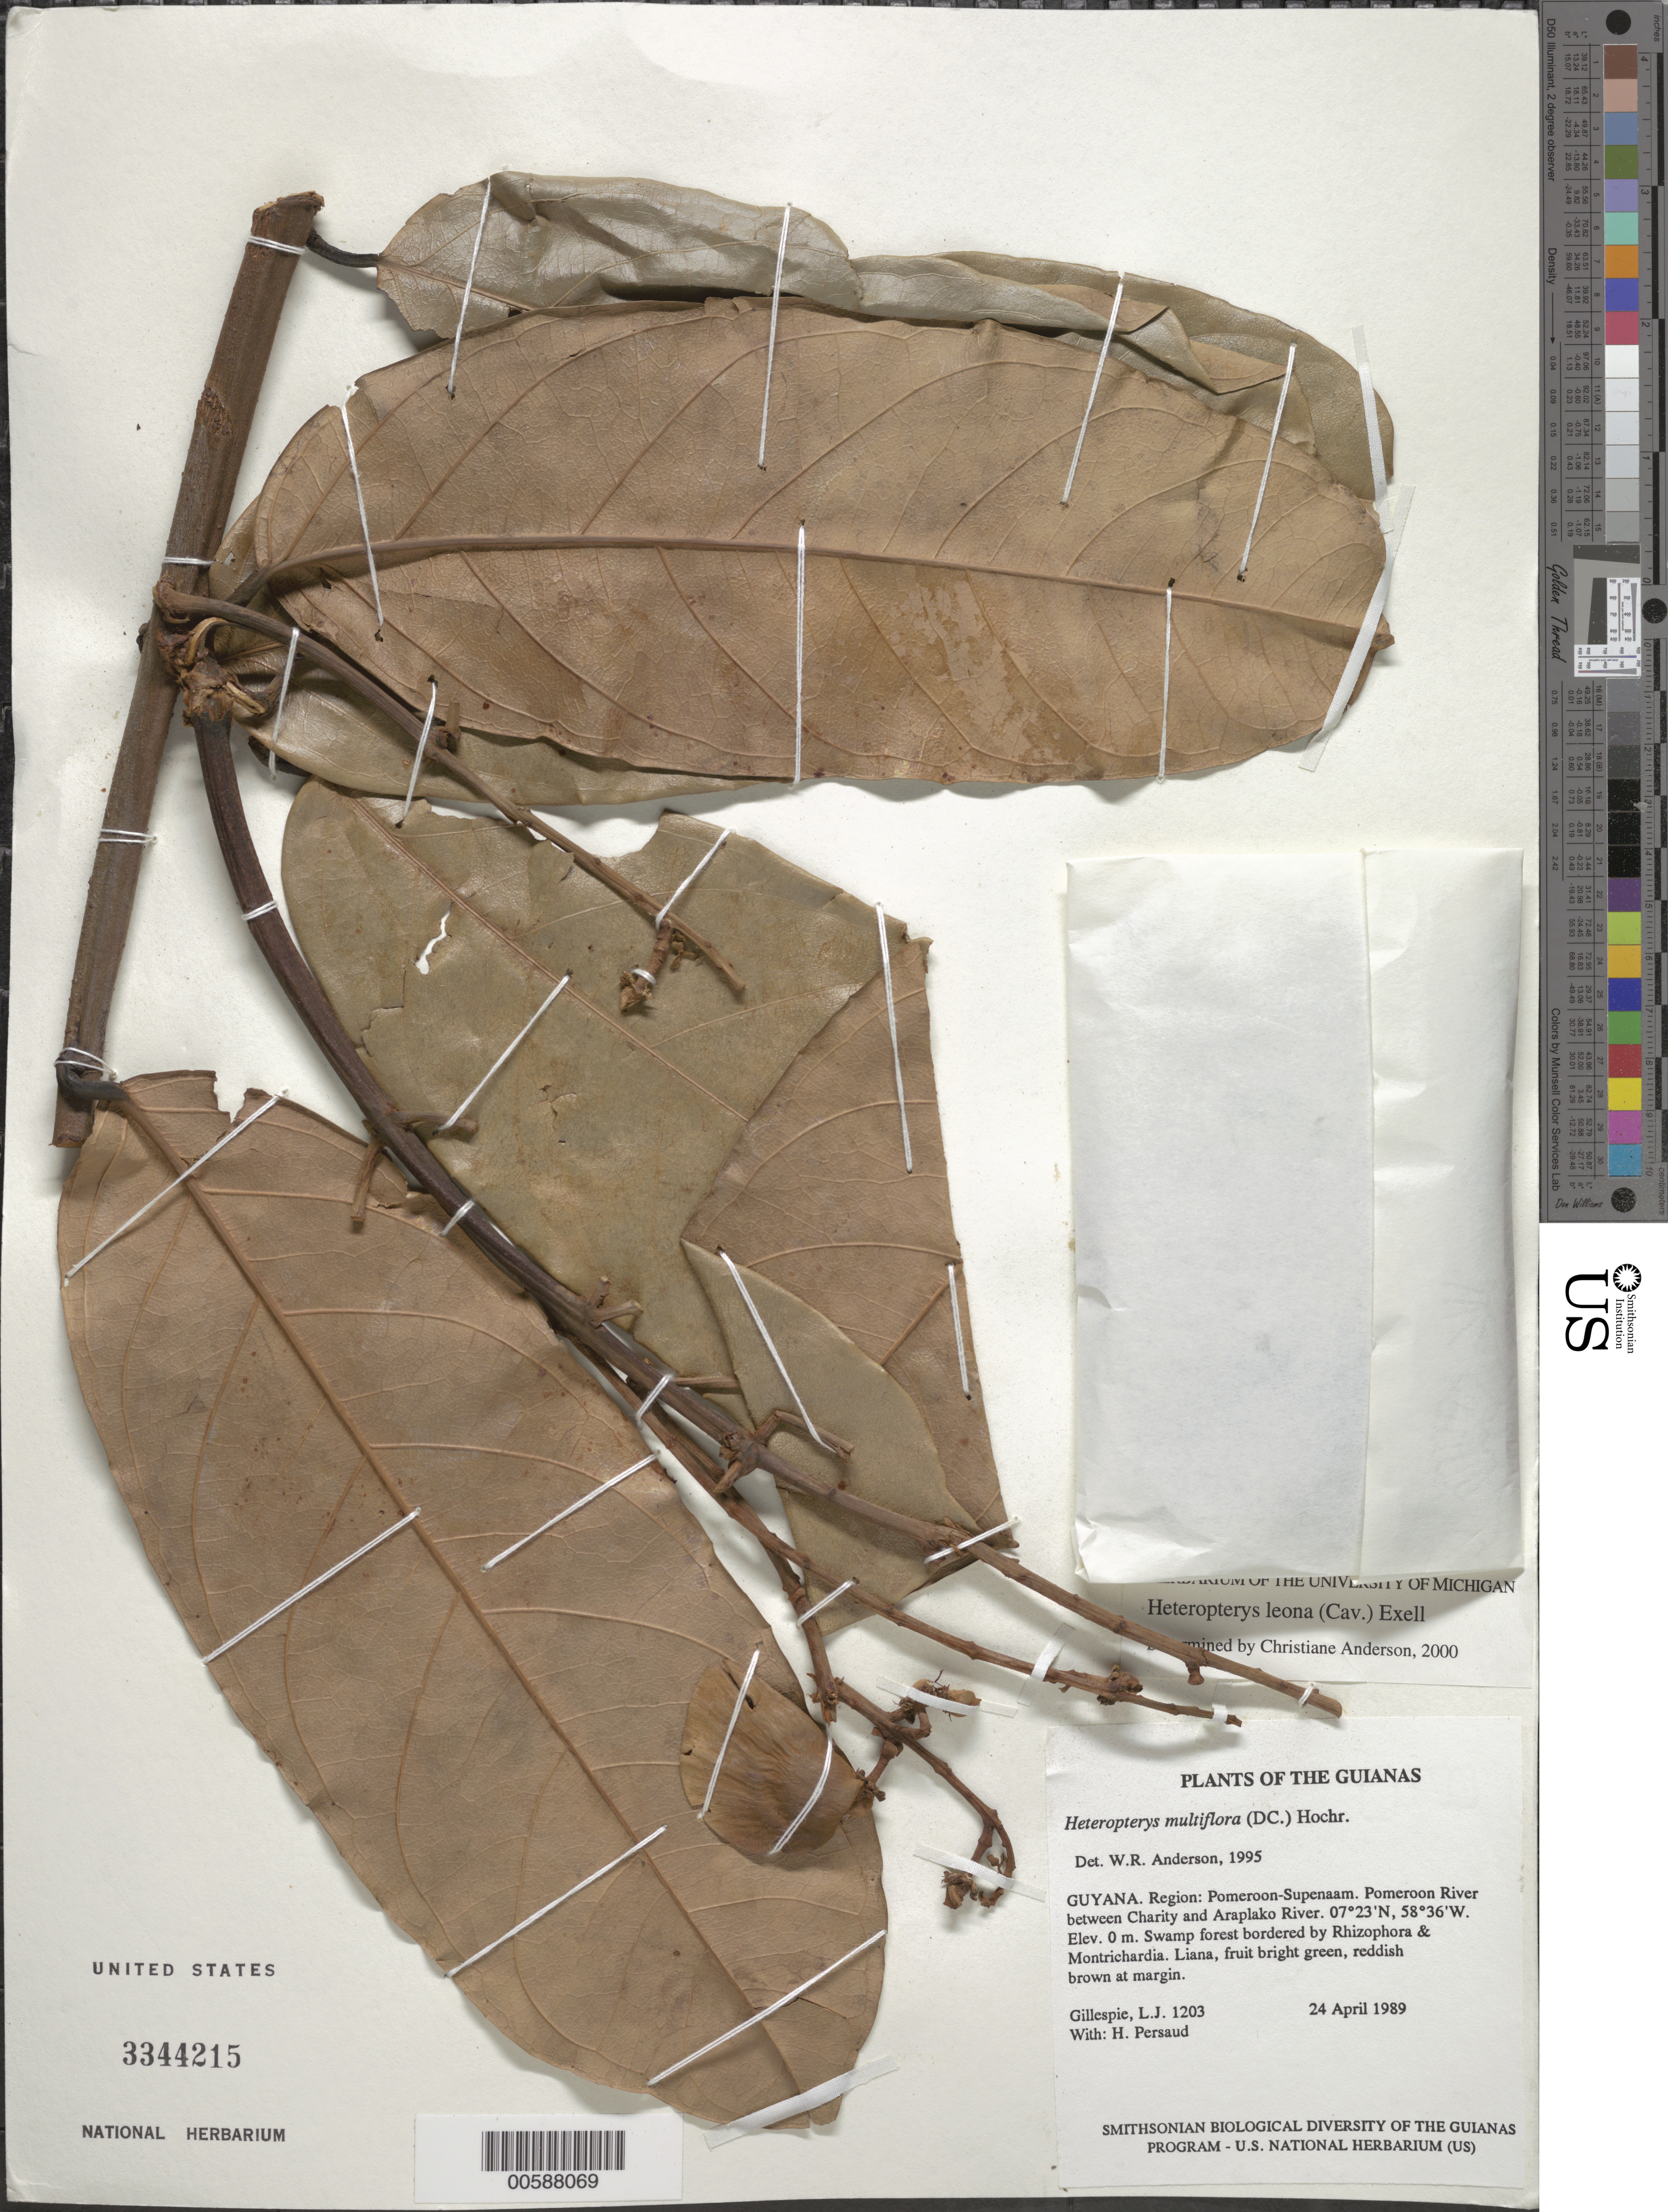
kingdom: Plantae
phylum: Tracheophyta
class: Magnoliopsida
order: Malpighiales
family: Malpighiaceae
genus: Heteropterys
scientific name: Heteropterys leona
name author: (Cav.) Exell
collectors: L. Gillespie & H. Persaud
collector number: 1203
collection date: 1989-04-24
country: Guyana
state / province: Pomeroon-Supenaam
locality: The Guianas. Region: Pomeroon-Supenaam. Pomeroon River between Charity and Araplako River.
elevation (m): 0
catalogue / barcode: US 3344215